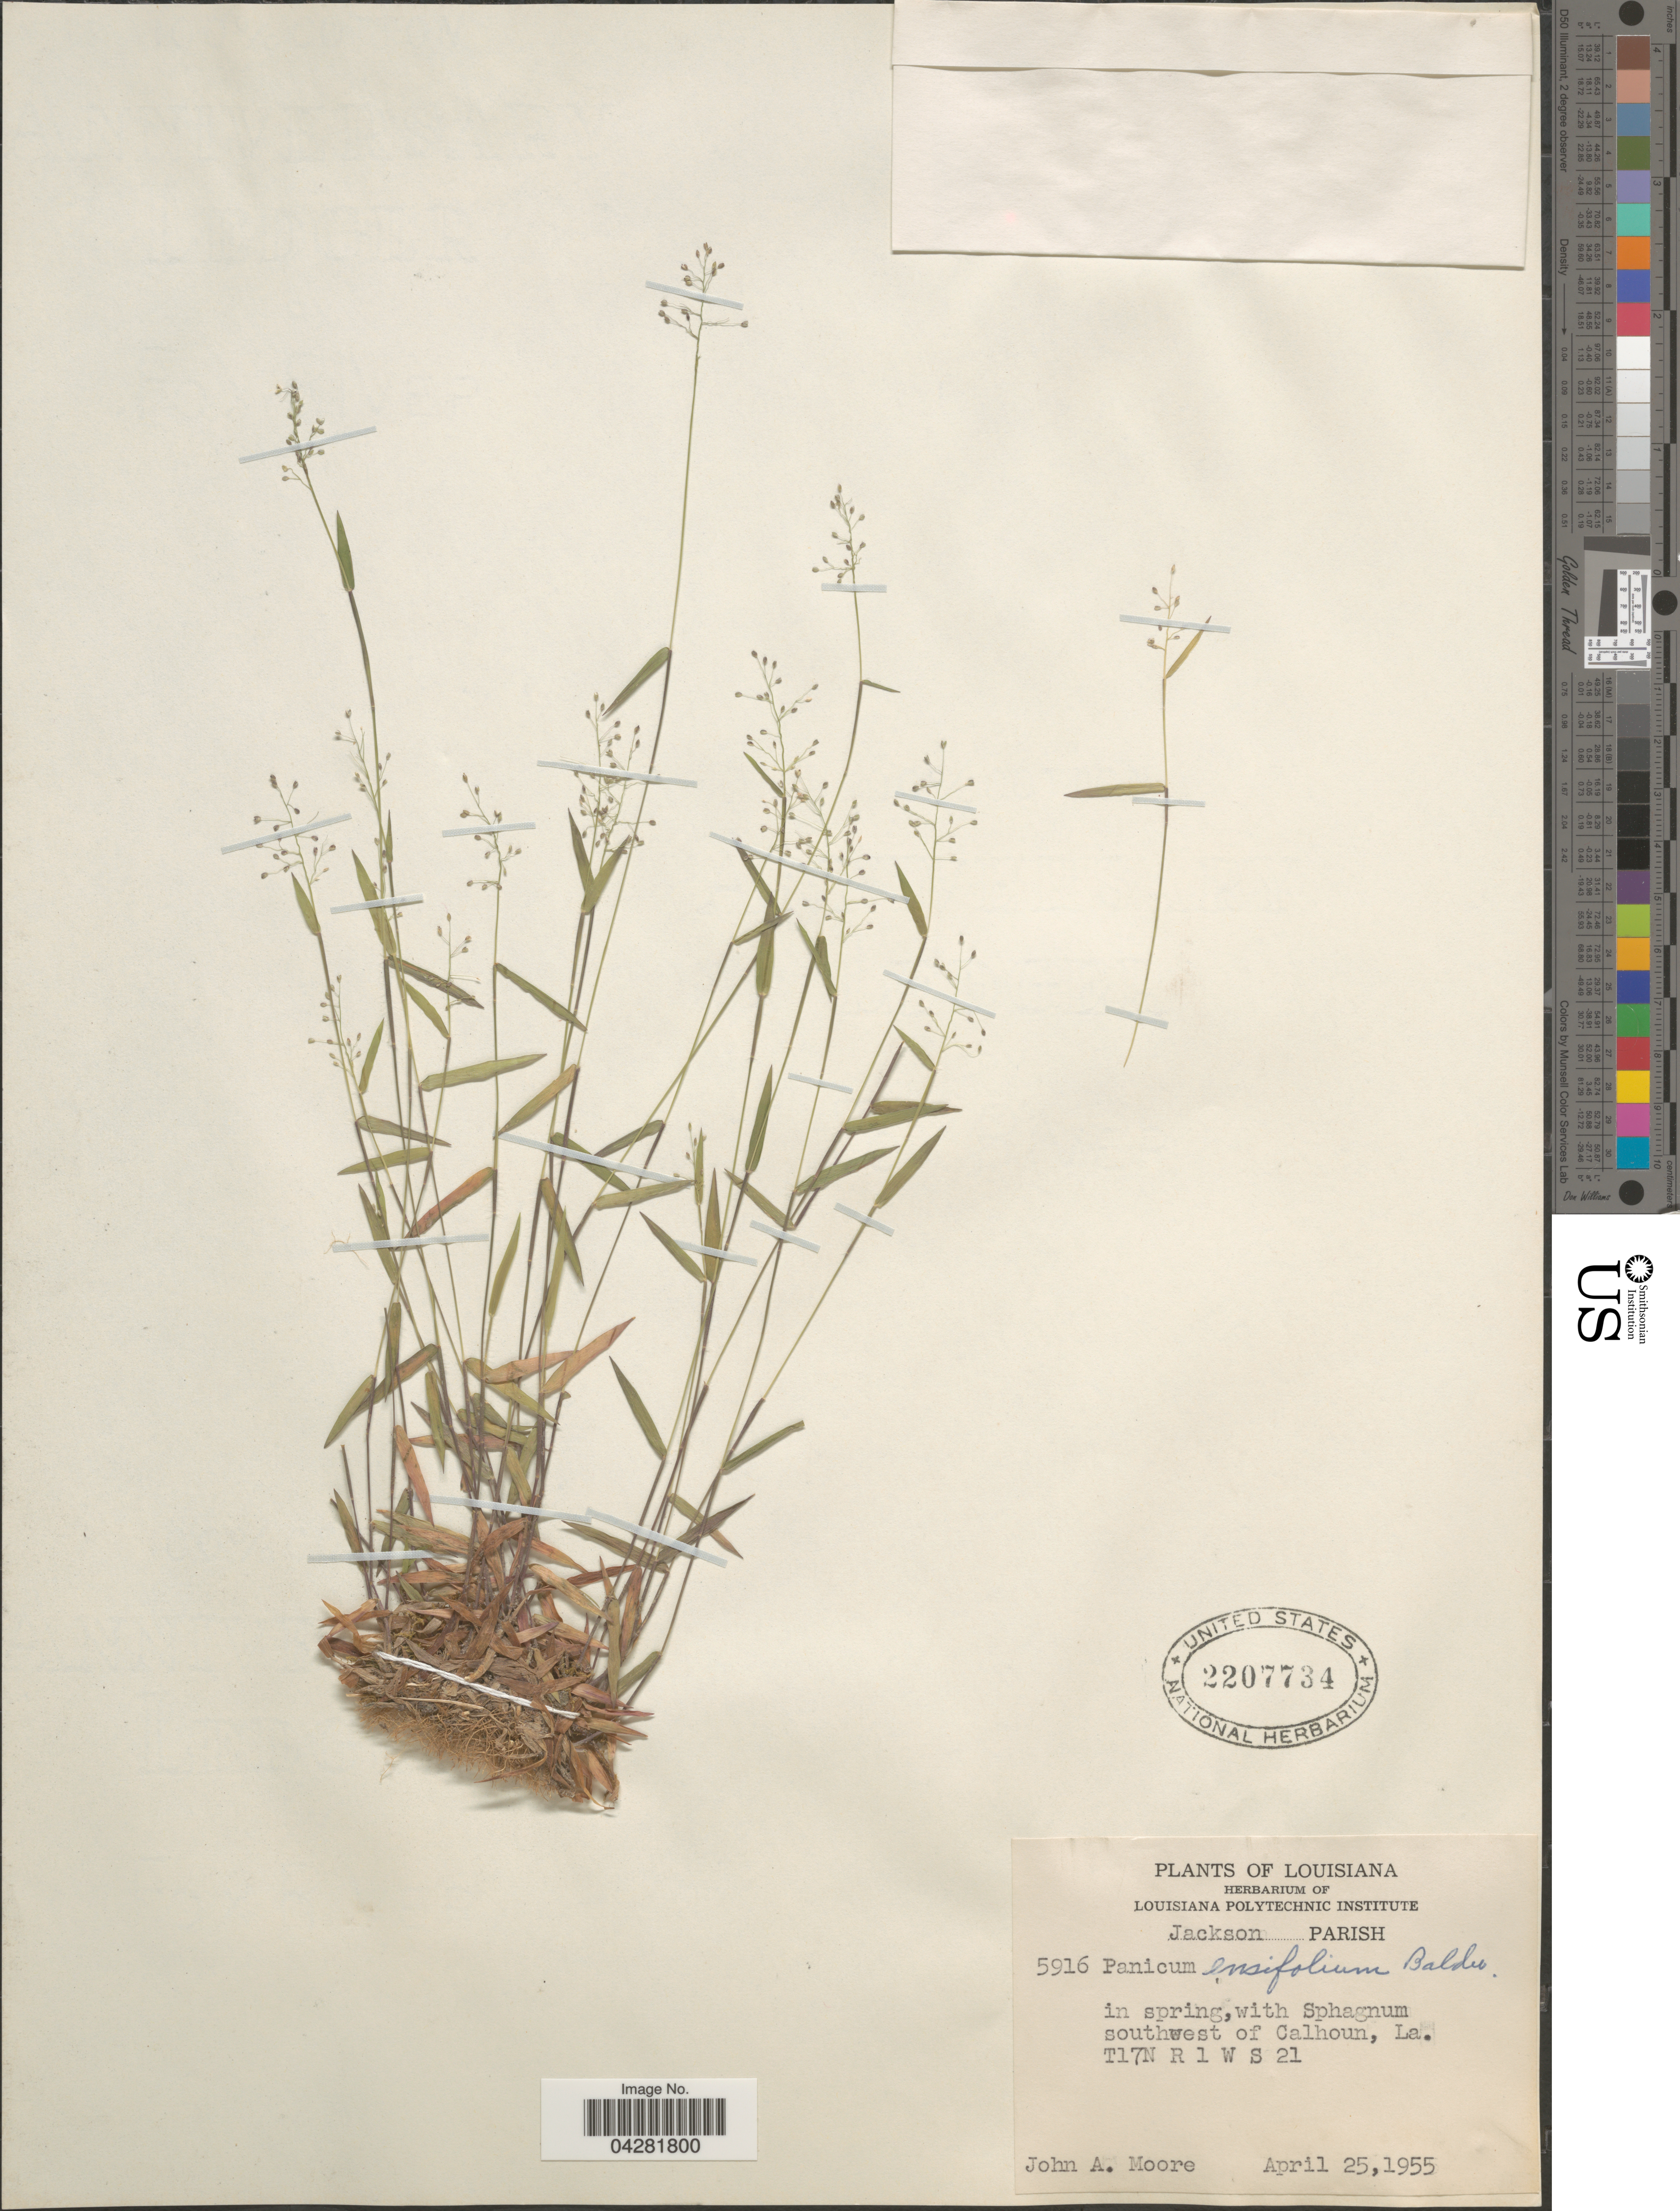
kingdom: Plantae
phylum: Tracheophyta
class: Liliopsida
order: Poales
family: Poaceae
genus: Dichanthelium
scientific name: Dichanthelium ensifolium var. ensifolium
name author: (Baldwin ex Elliot) Gould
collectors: J. A. Moore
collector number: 5916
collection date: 1955-04-25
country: United States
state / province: Louisiana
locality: Jackson Parish. In spring, with Sphagnum southwest of Calhoun. T17N R 1 W S 21.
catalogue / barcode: US 2207734